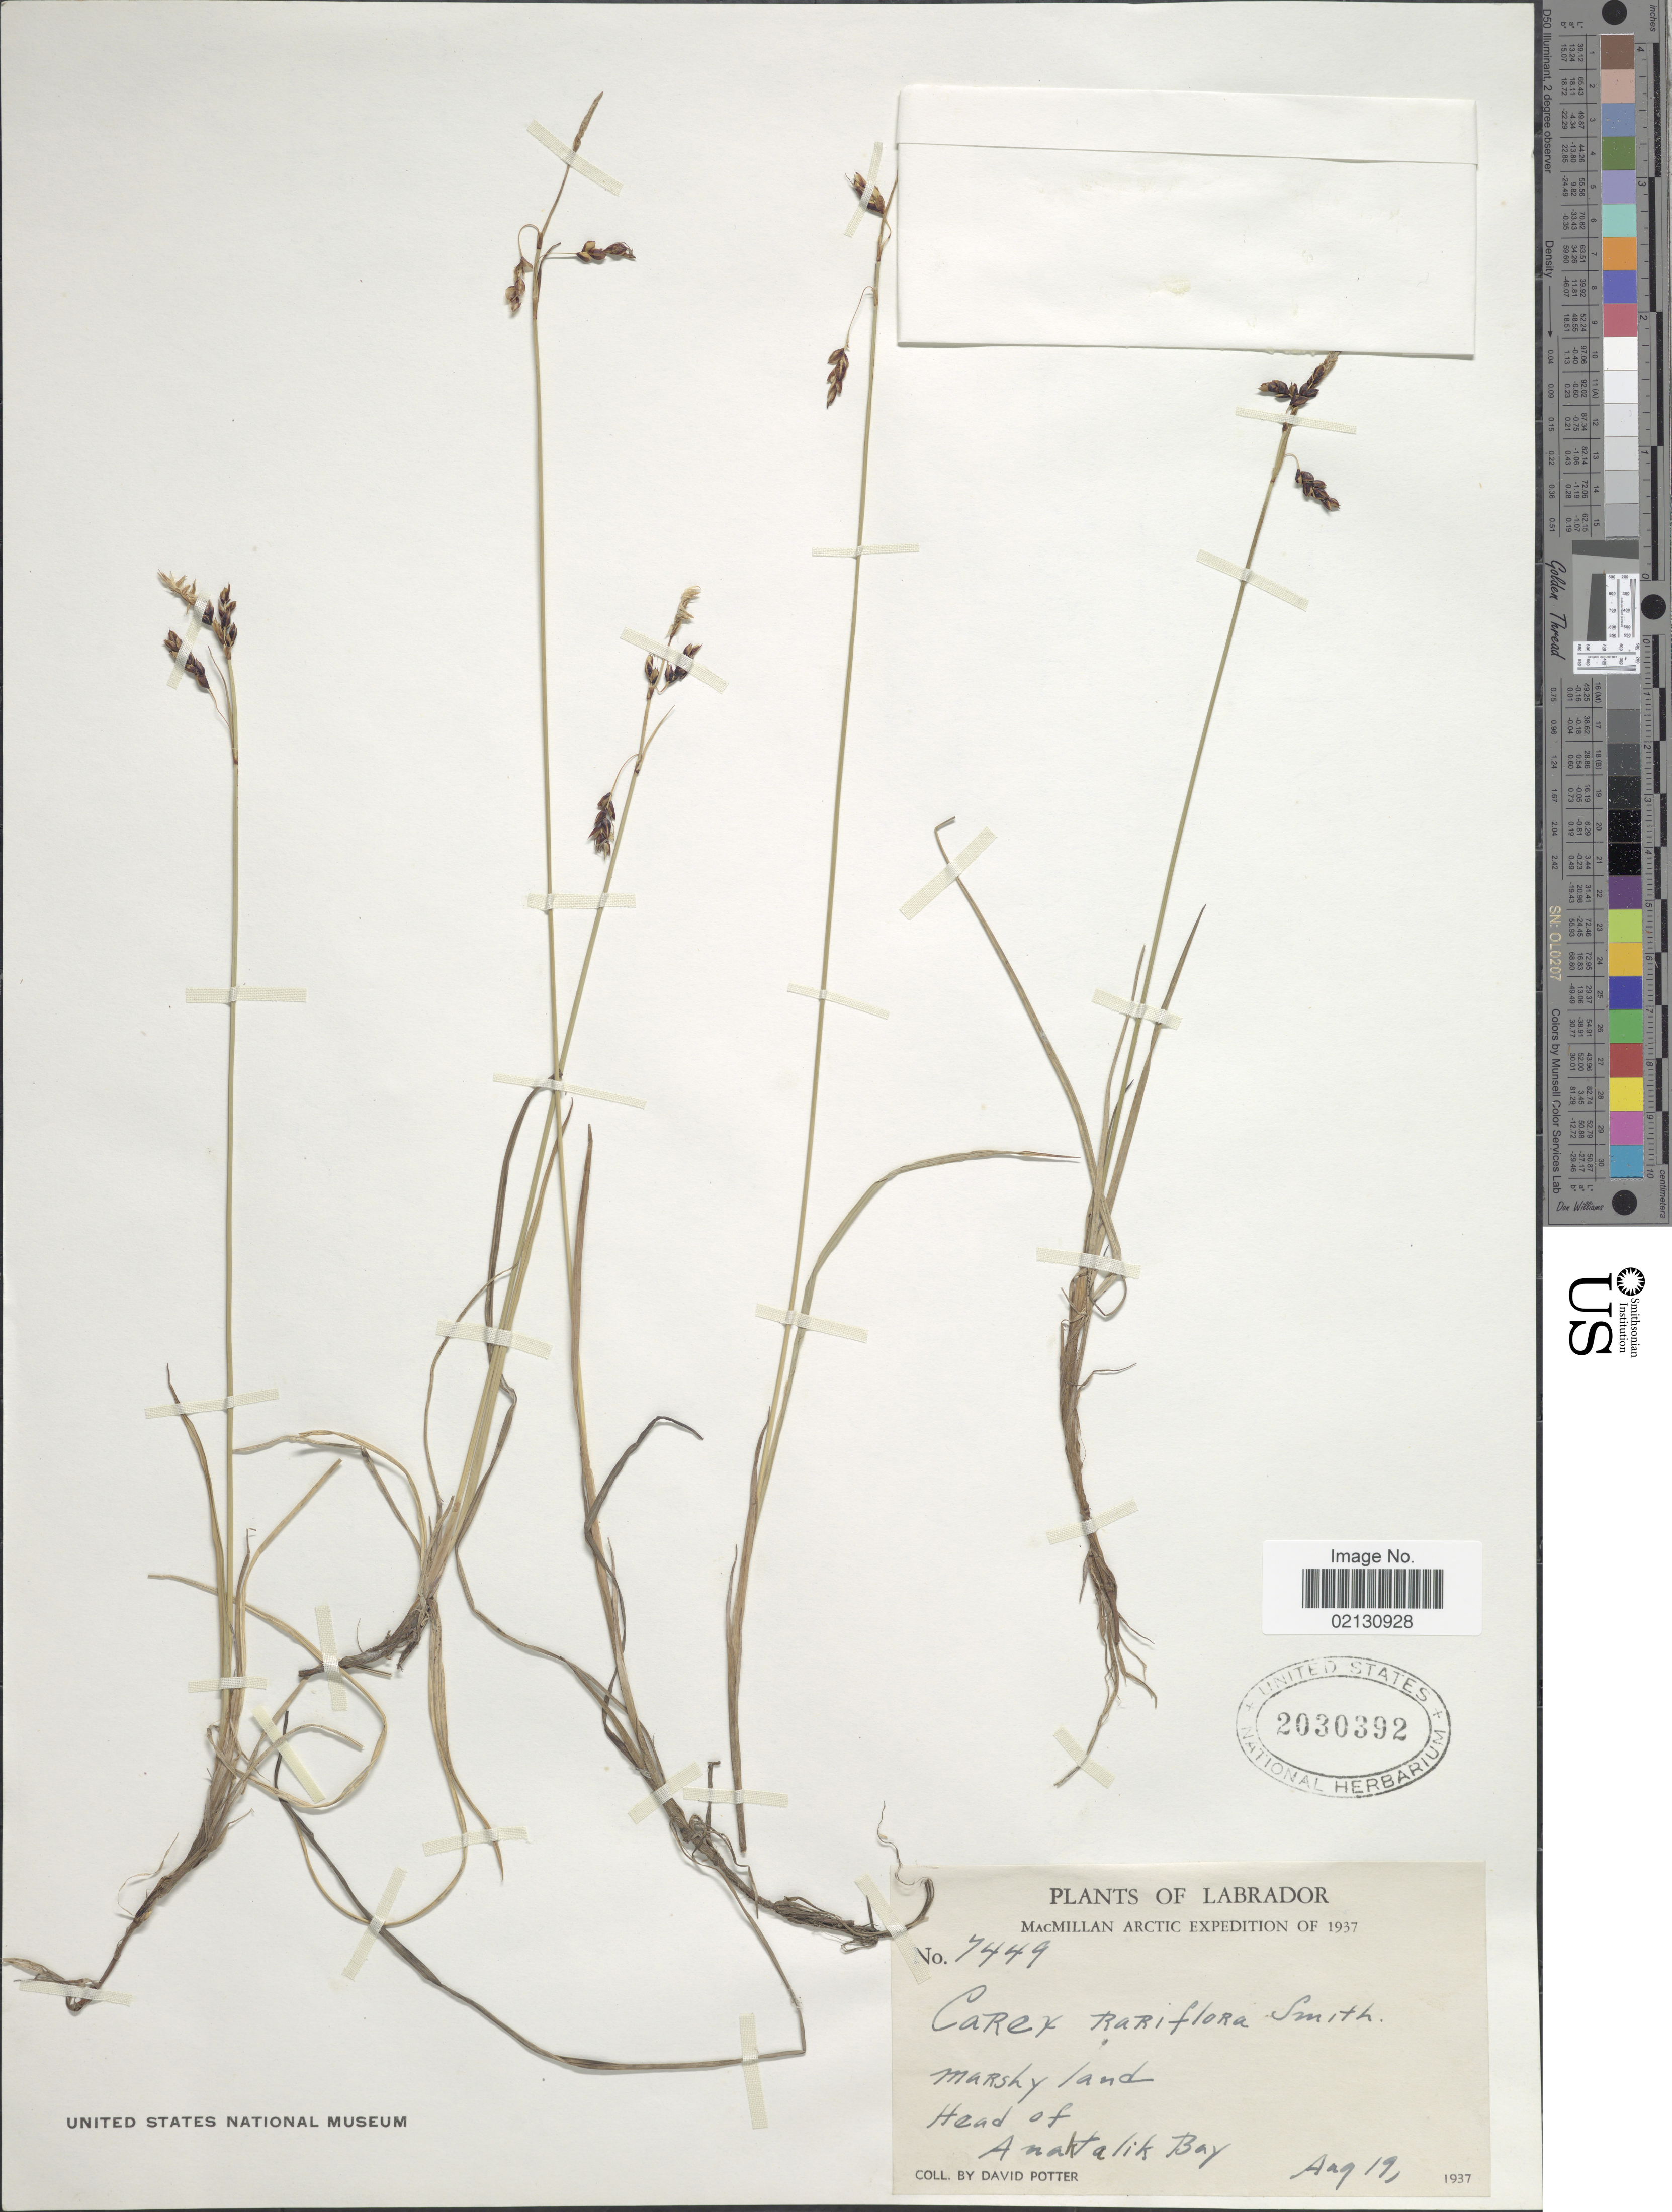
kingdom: Plantae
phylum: Tracheophyta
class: Liliopsida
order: Poales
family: Cyperaceae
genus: Carex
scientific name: Carex rariflora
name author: (Wahlenb.) Sm.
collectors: D. Potter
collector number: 7449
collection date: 1937-08-19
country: Canada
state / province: Newfoundland and Labrador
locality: Labrador. Head of Anaktalik Bay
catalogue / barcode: US 2030392